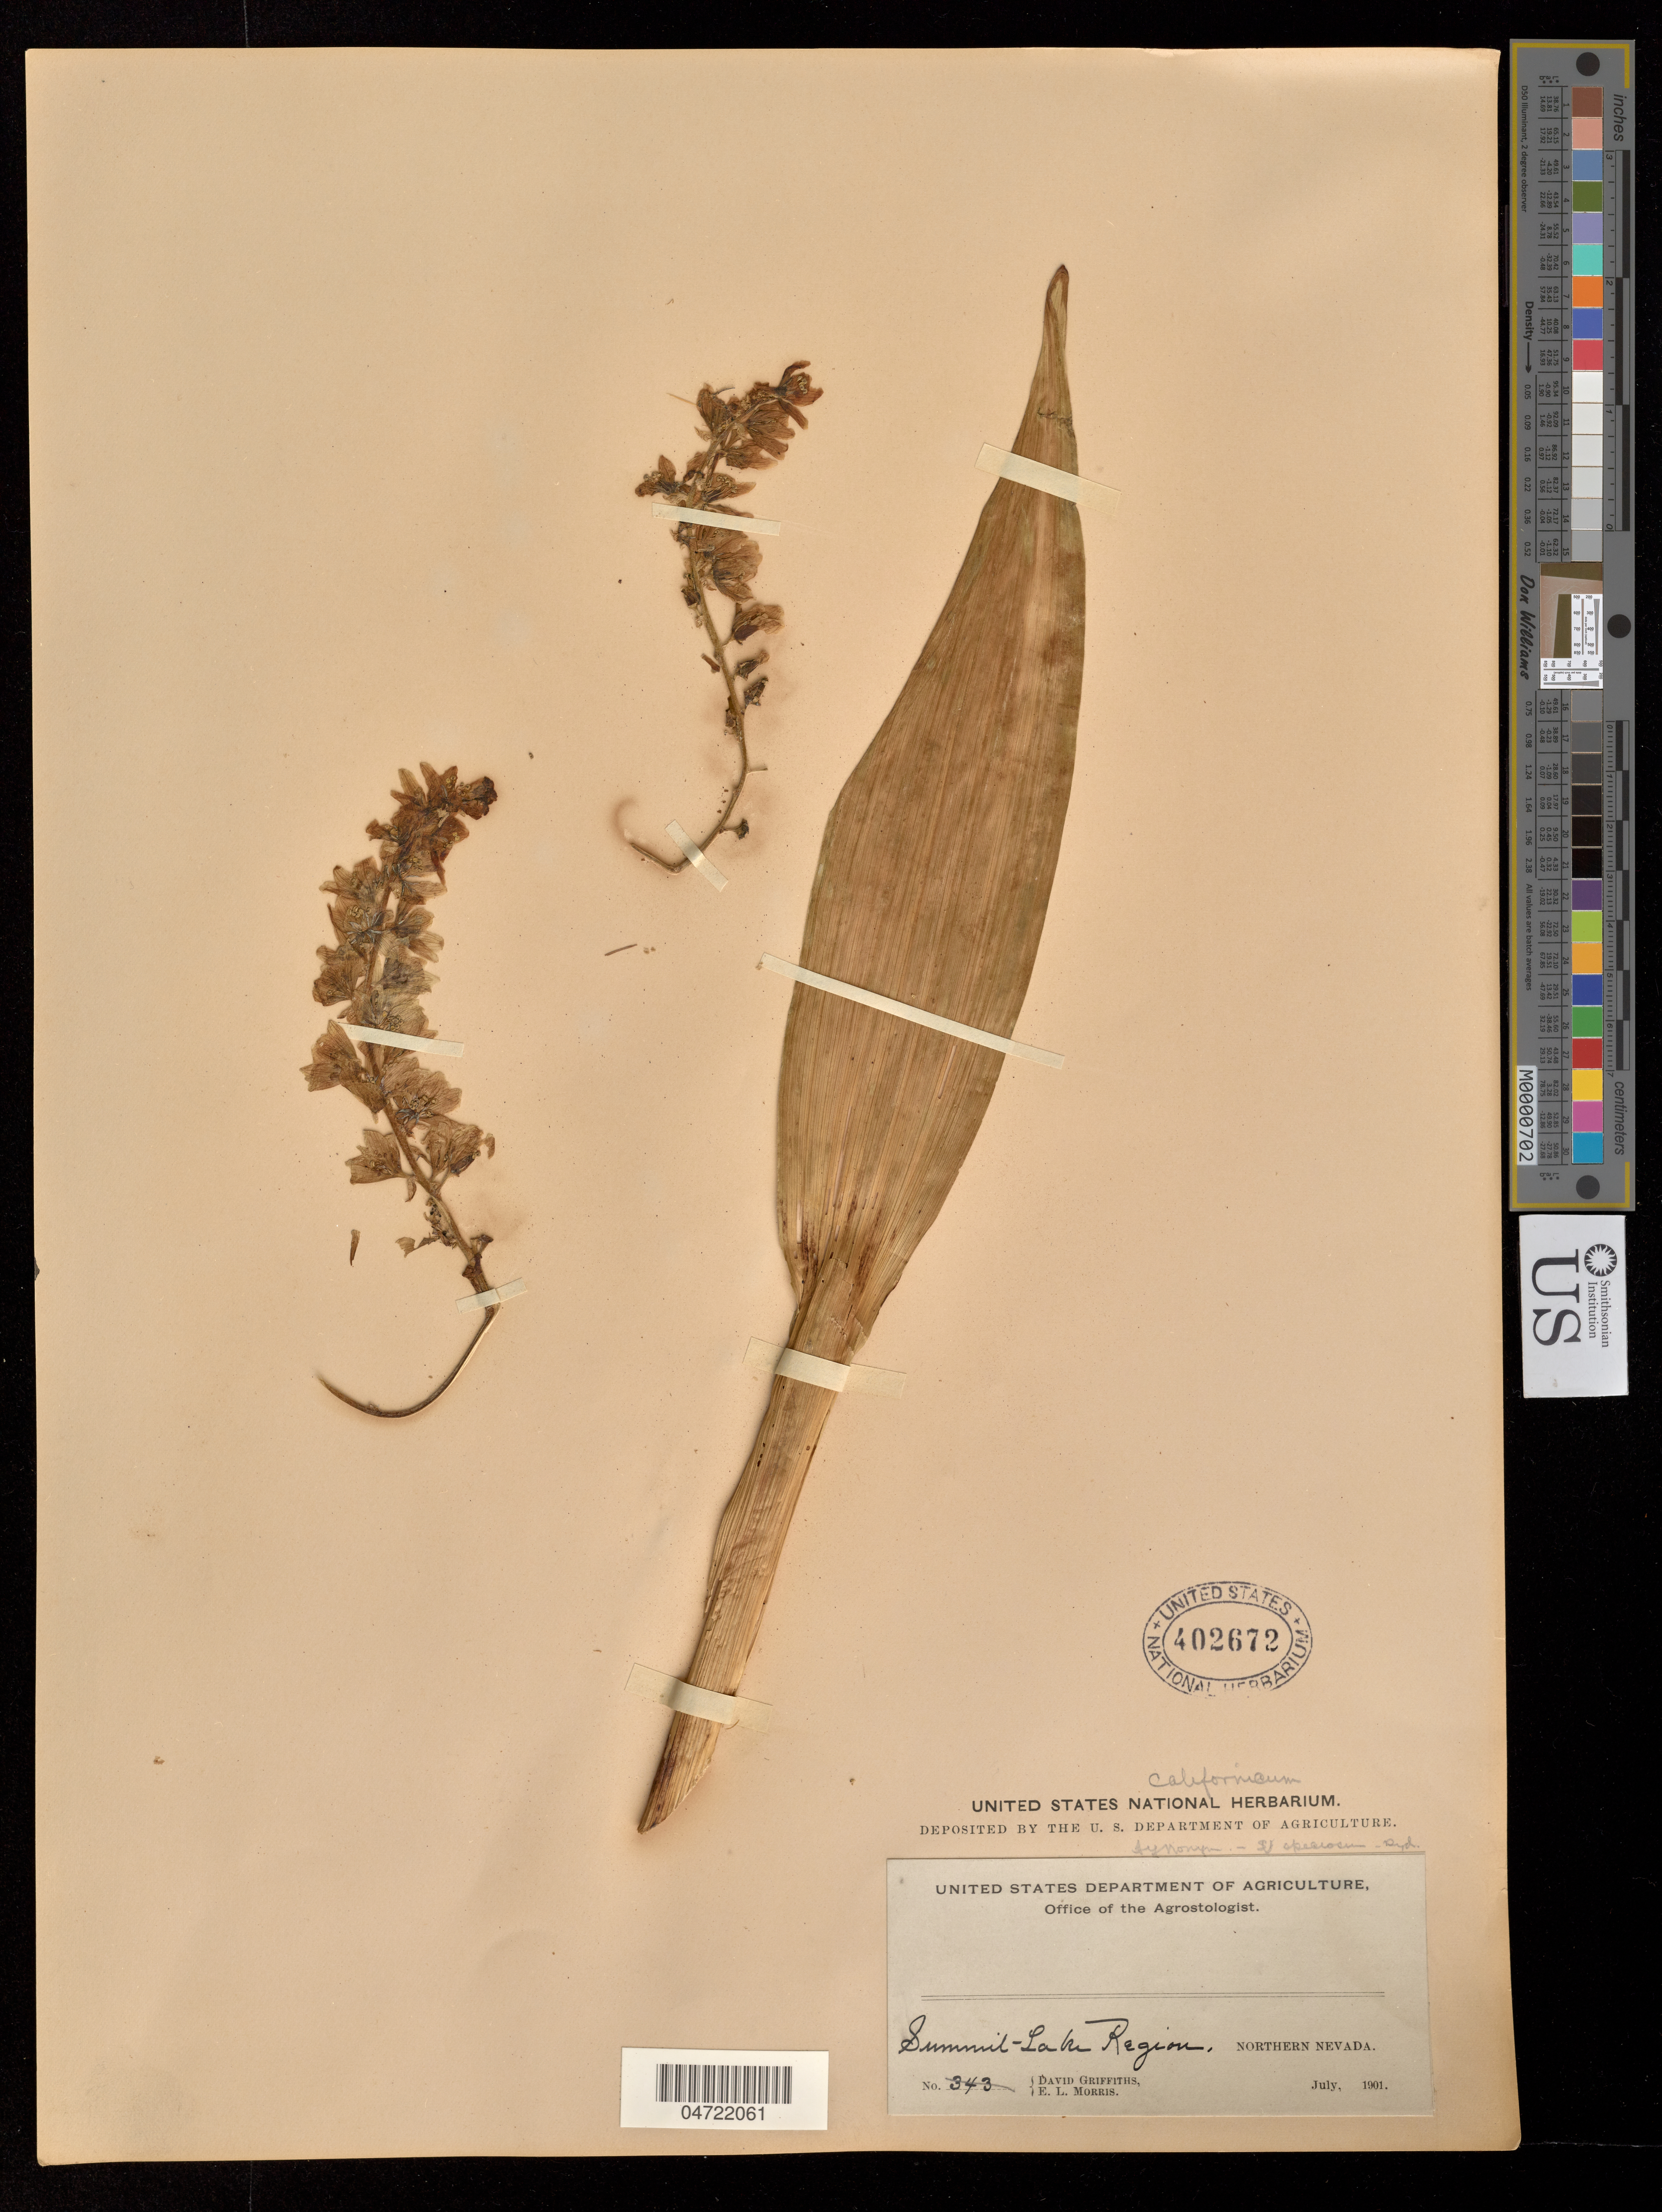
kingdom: Plantae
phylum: Tracheophyta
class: Liliopsida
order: Liliales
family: Melanthiaceae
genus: Veratrum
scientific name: Veratrum sp.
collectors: D. Griffiths & E. Morris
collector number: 343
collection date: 1901-07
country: United States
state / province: Nevada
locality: Summit Lake Region, Northern Nevada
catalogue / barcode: US 402672